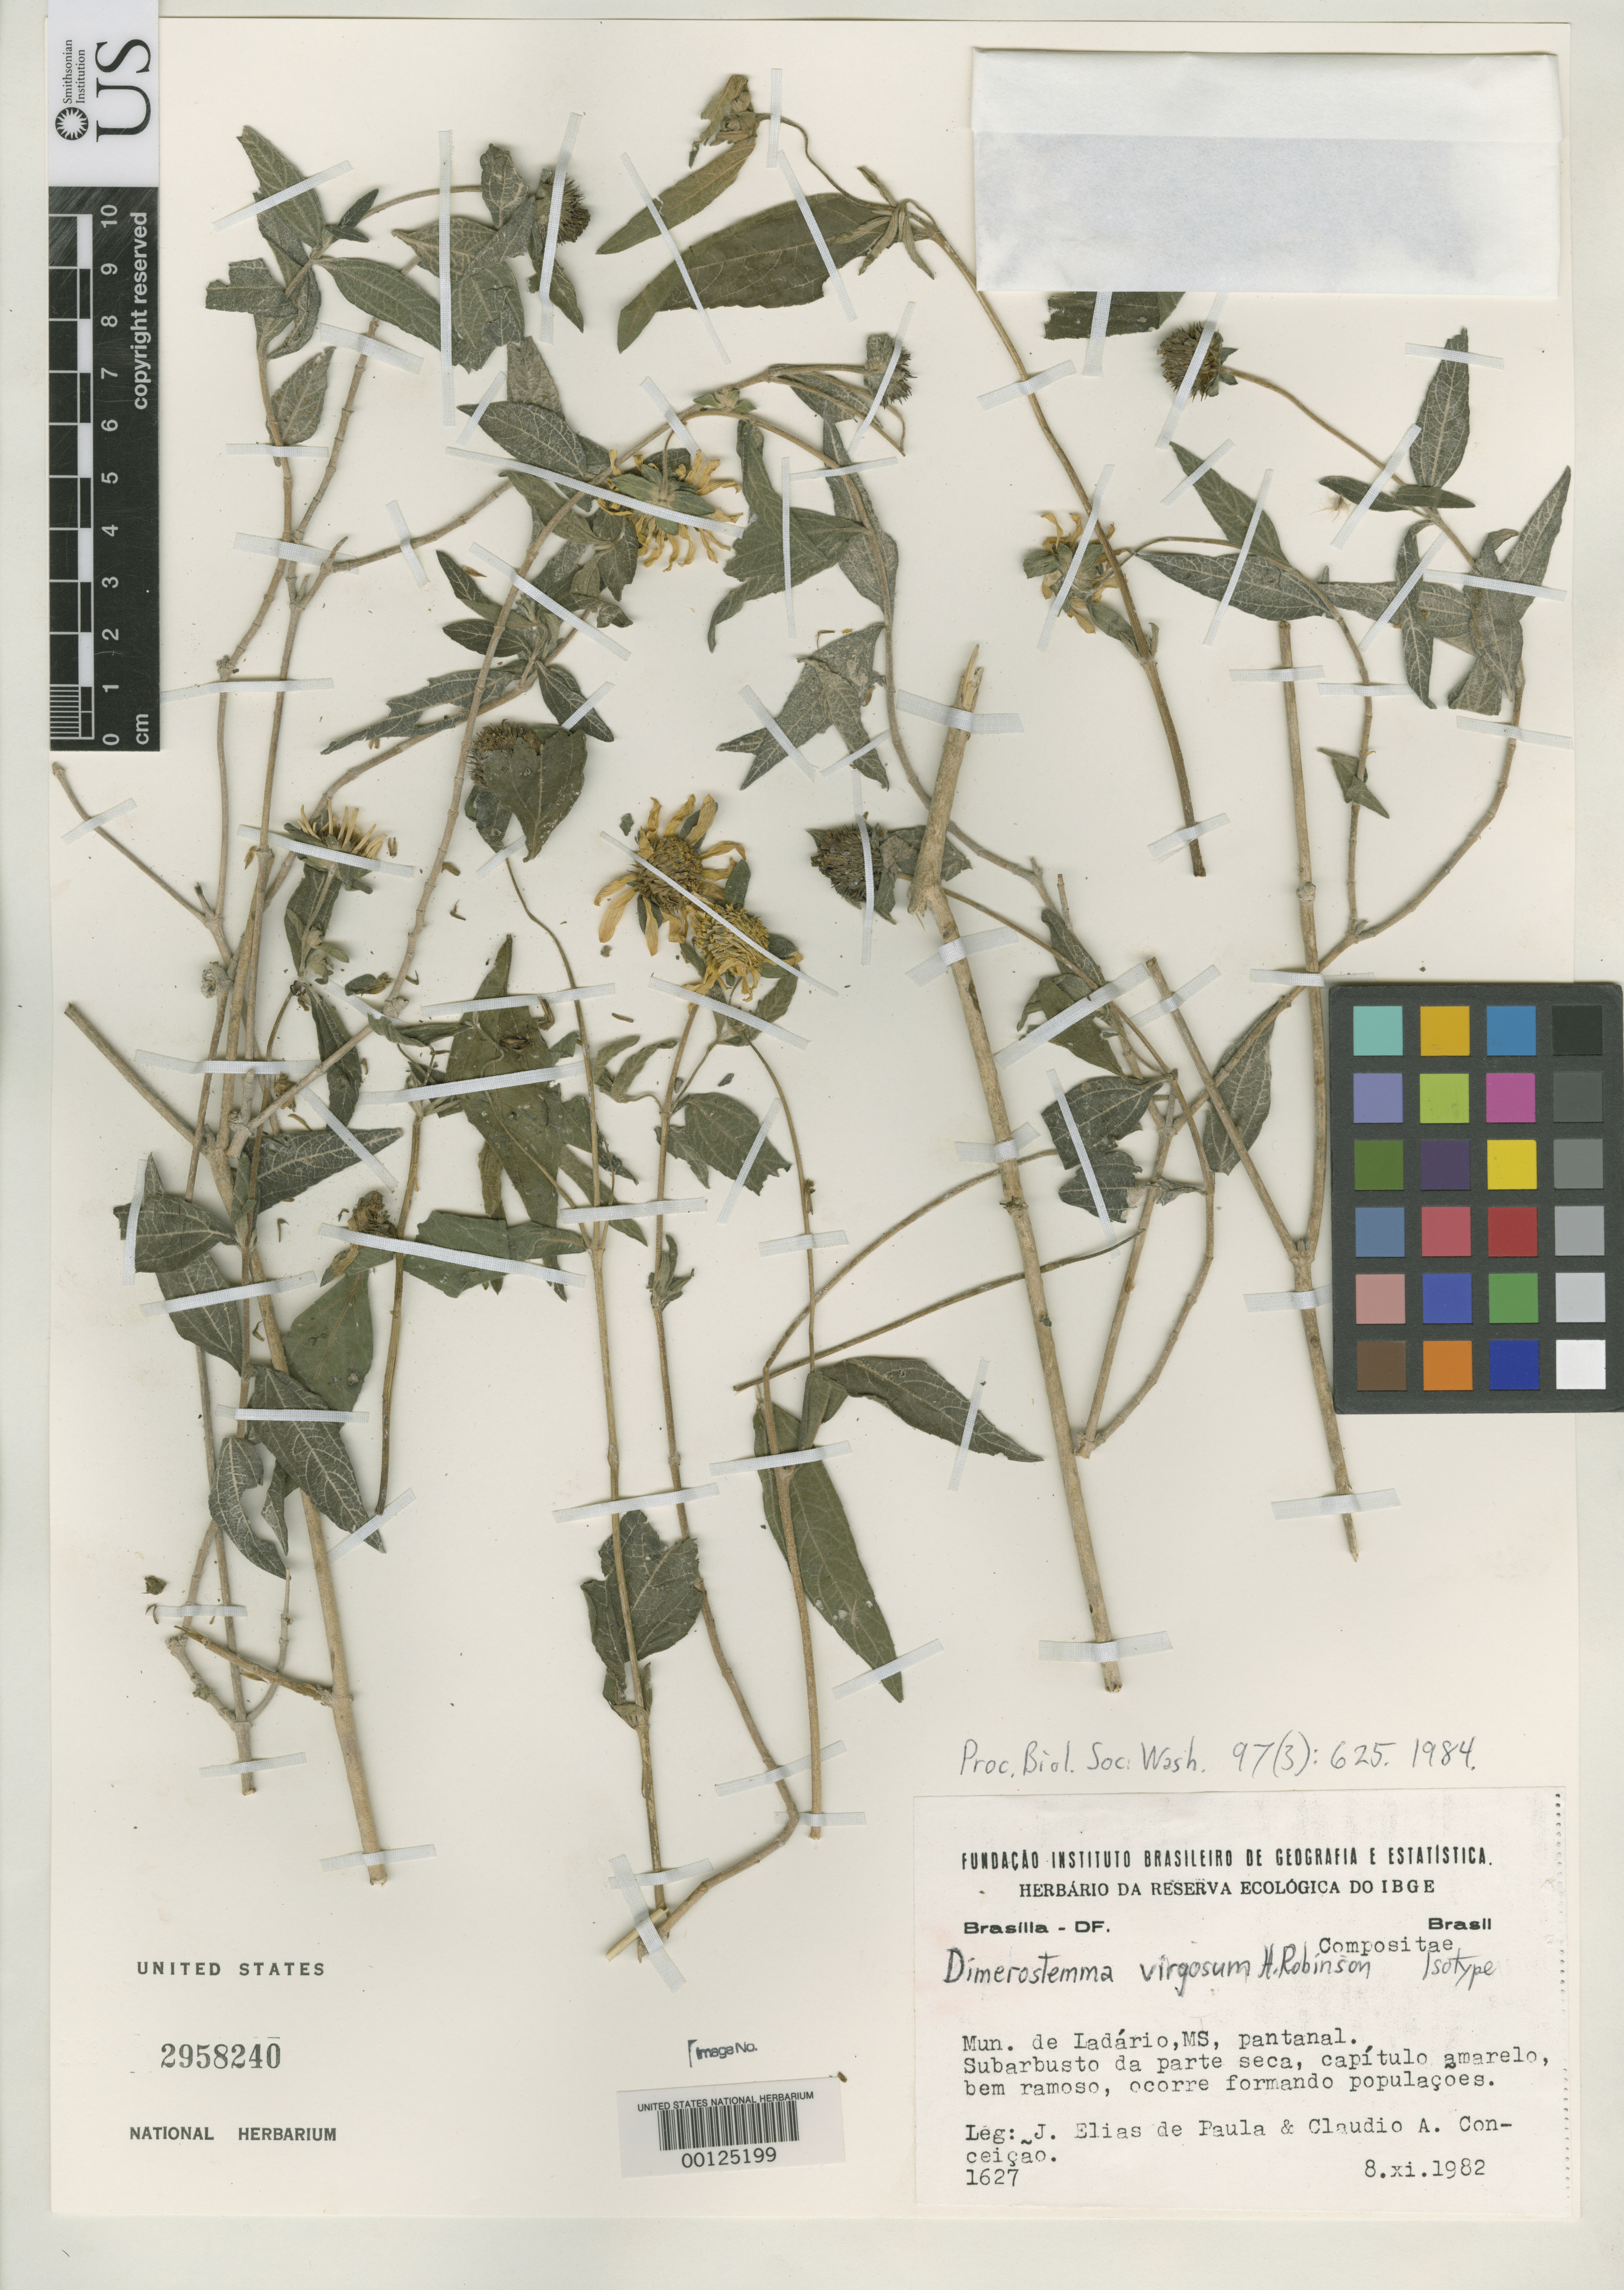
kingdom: Plantae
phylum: Tracheophyta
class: Magnoliopsida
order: Asterales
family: Asteraceae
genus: Dimerostemma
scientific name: Dimerostemma virgosum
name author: H. Rob.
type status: Isotype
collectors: J. E. de Paula & C. A. Conceicao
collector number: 1627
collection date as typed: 08 Nov 1982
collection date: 1982-11-08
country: Brazil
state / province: Distrito Federal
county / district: Ladario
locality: Brasilia.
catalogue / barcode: US 2958240